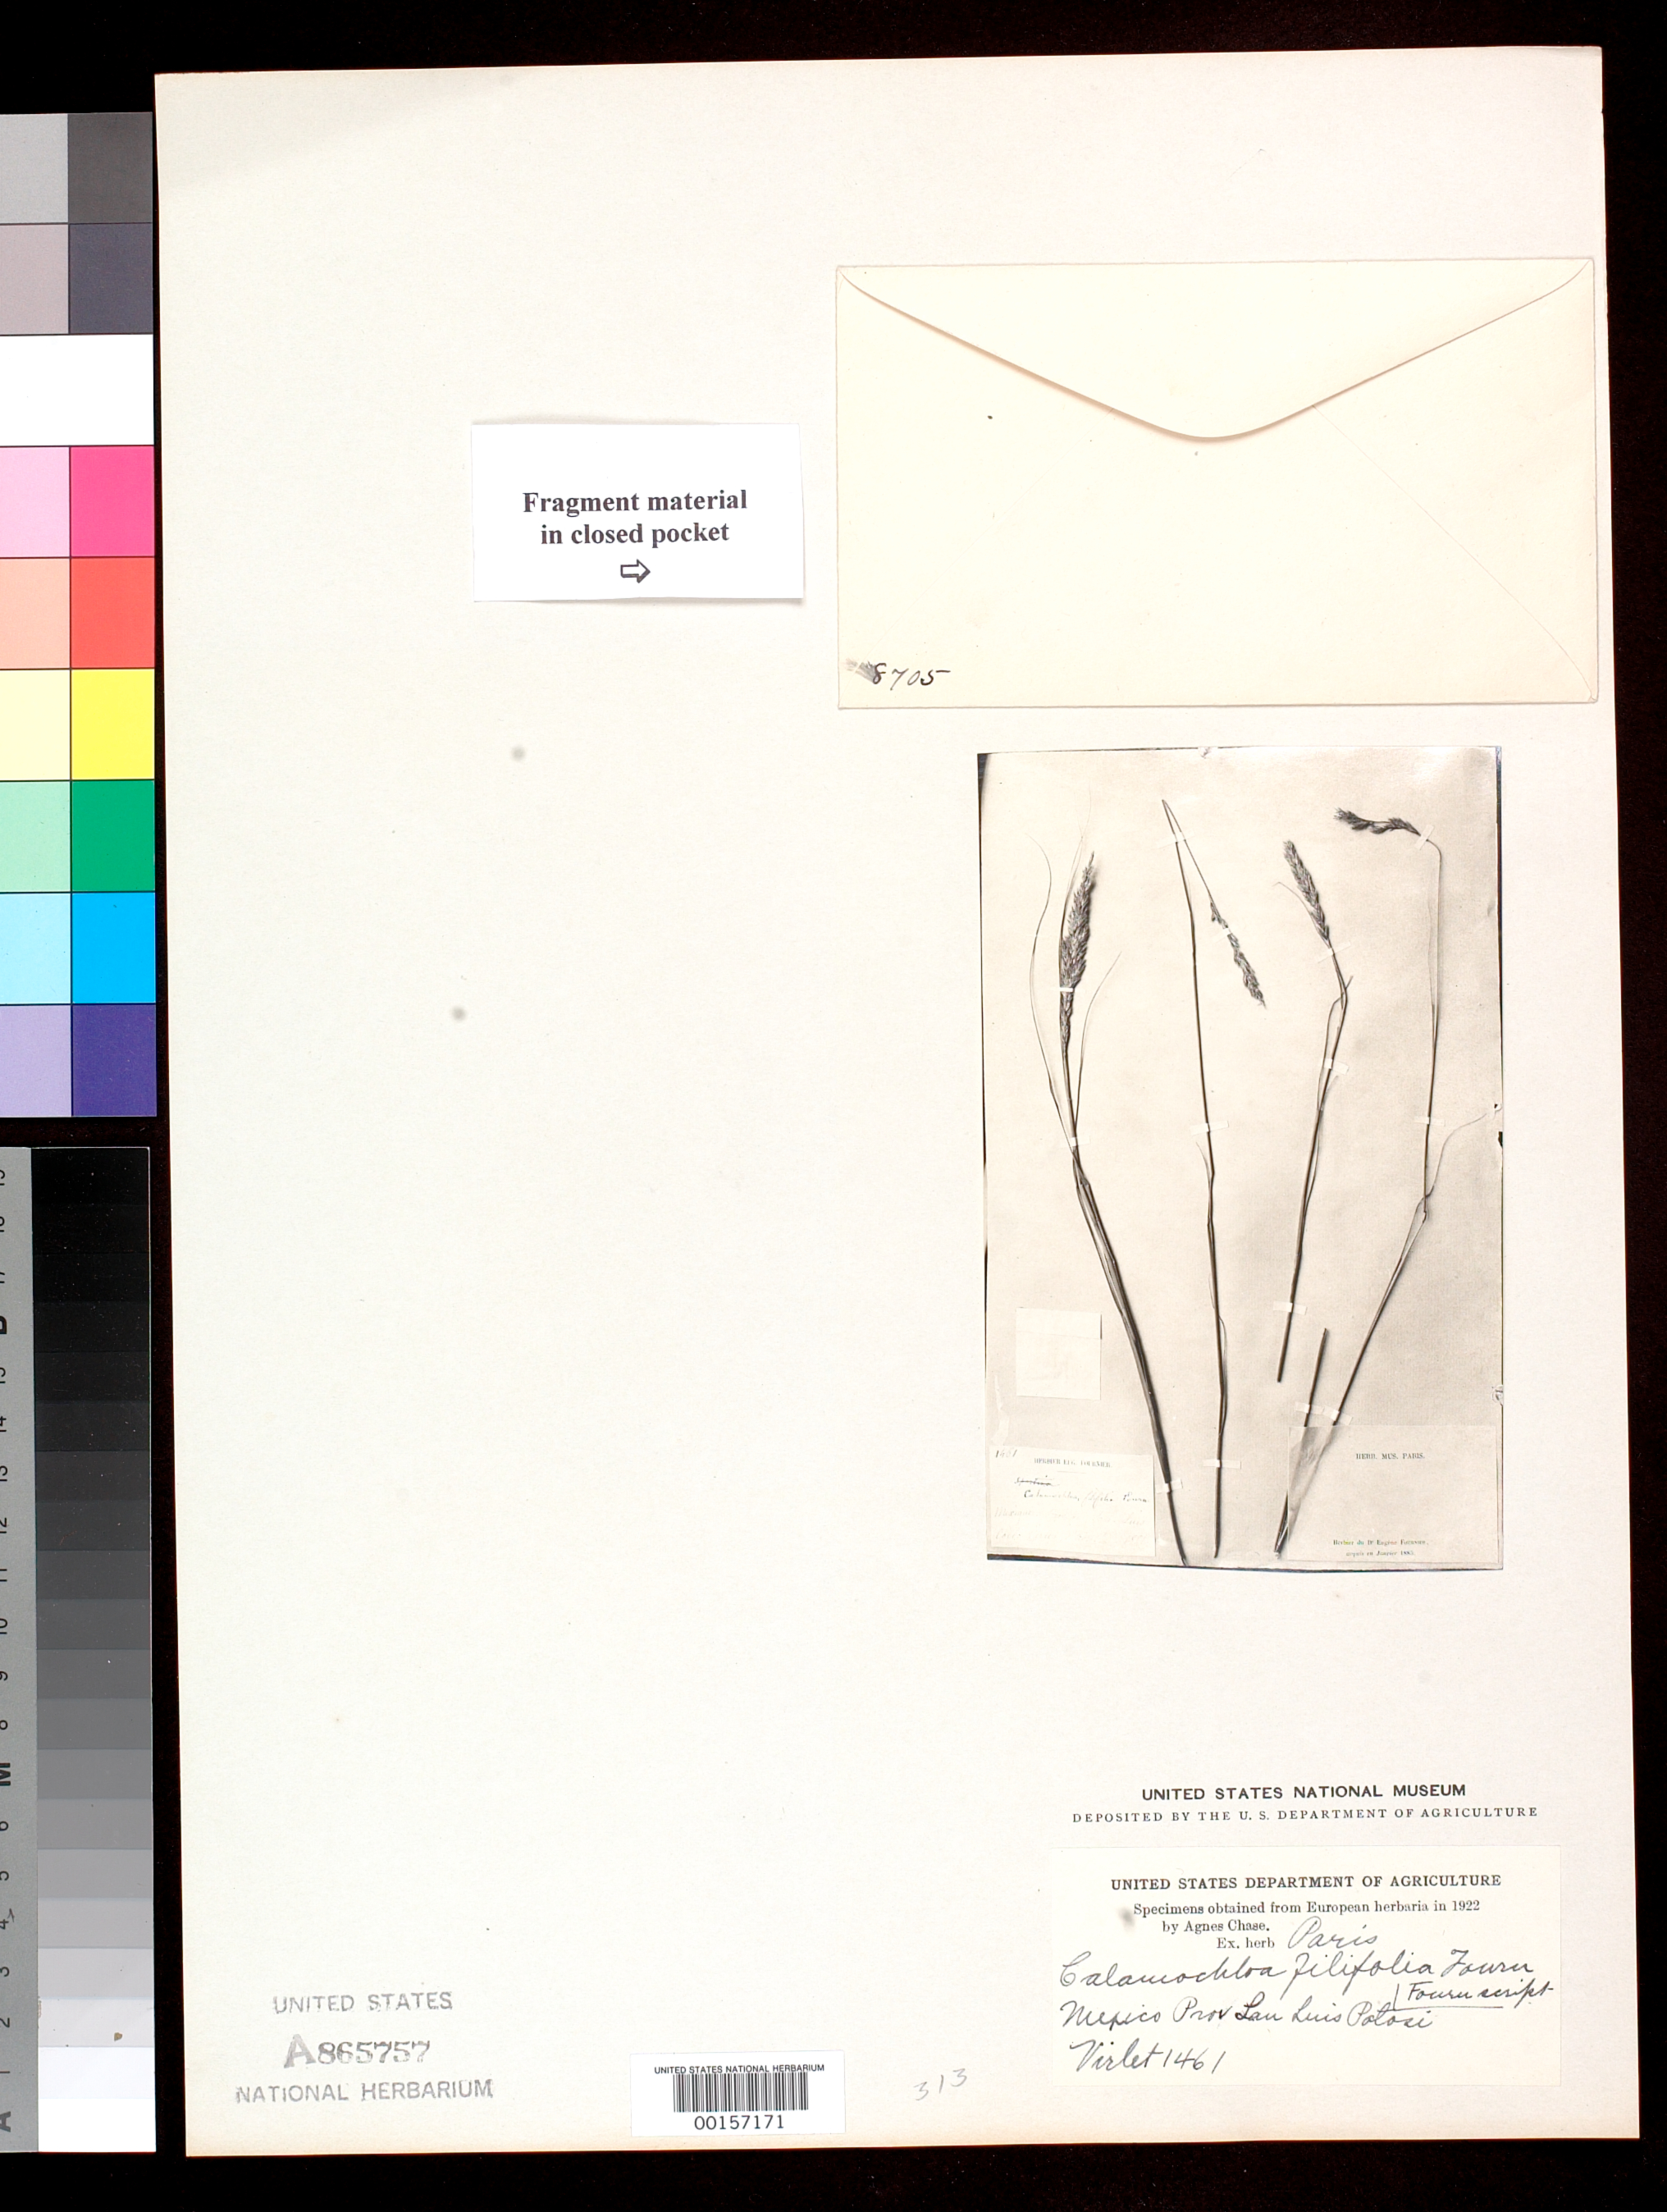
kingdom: Plantae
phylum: Tracheophyta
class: Liliopsida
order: Poales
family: Poaceae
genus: Calamochloa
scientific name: Calamochloa filifolia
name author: E. Fourn.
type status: Type Fragment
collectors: M. Virlet d'Aoust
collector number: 1461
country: Mexico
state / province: San Luis Potosi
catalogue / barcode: US 865757A